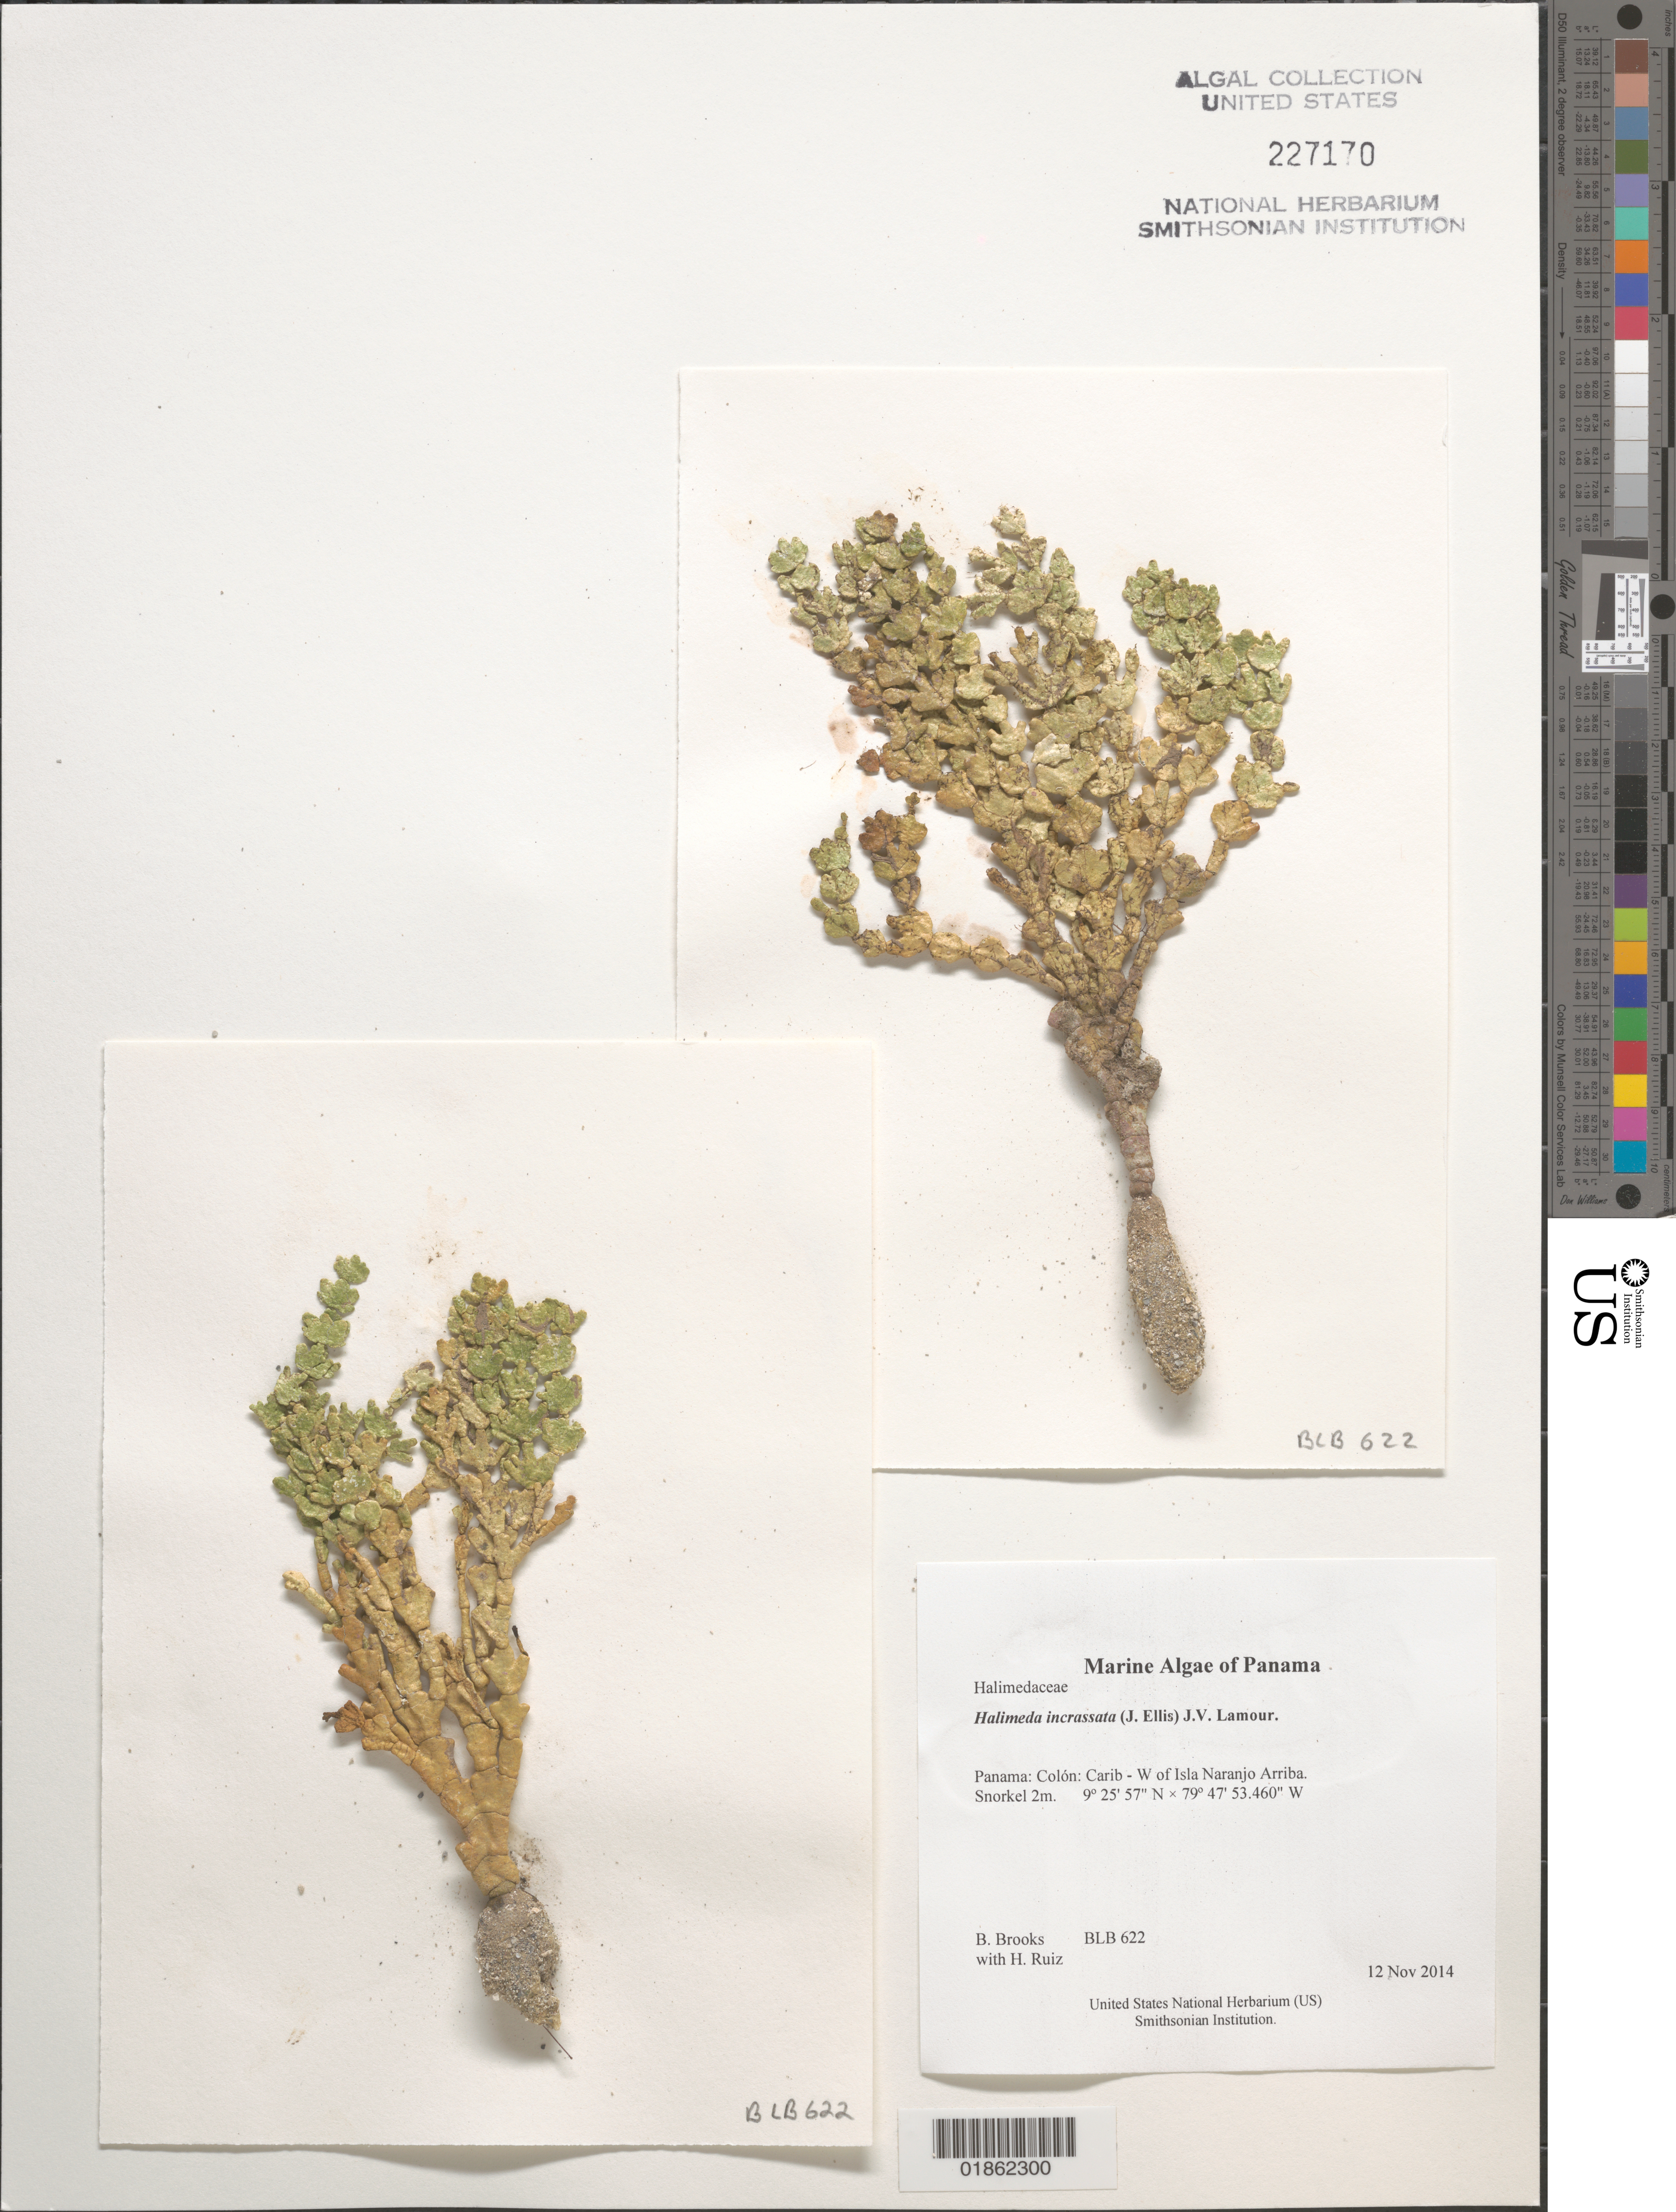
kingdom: Plantae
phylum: Chlorophyta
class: Ulvophyceae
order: Bryopsidales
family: Halimedaceae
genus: Halimeda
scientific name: Halimeda incrassata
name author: (J. Ellis) J.V.Lamouroux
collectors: B. Brooks & H. Ruiz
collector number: BLB 622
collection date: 2014-11-12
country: Panama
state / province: Colón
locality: Carib - W of Isla Naranjo Arriba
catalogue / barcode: US 227170